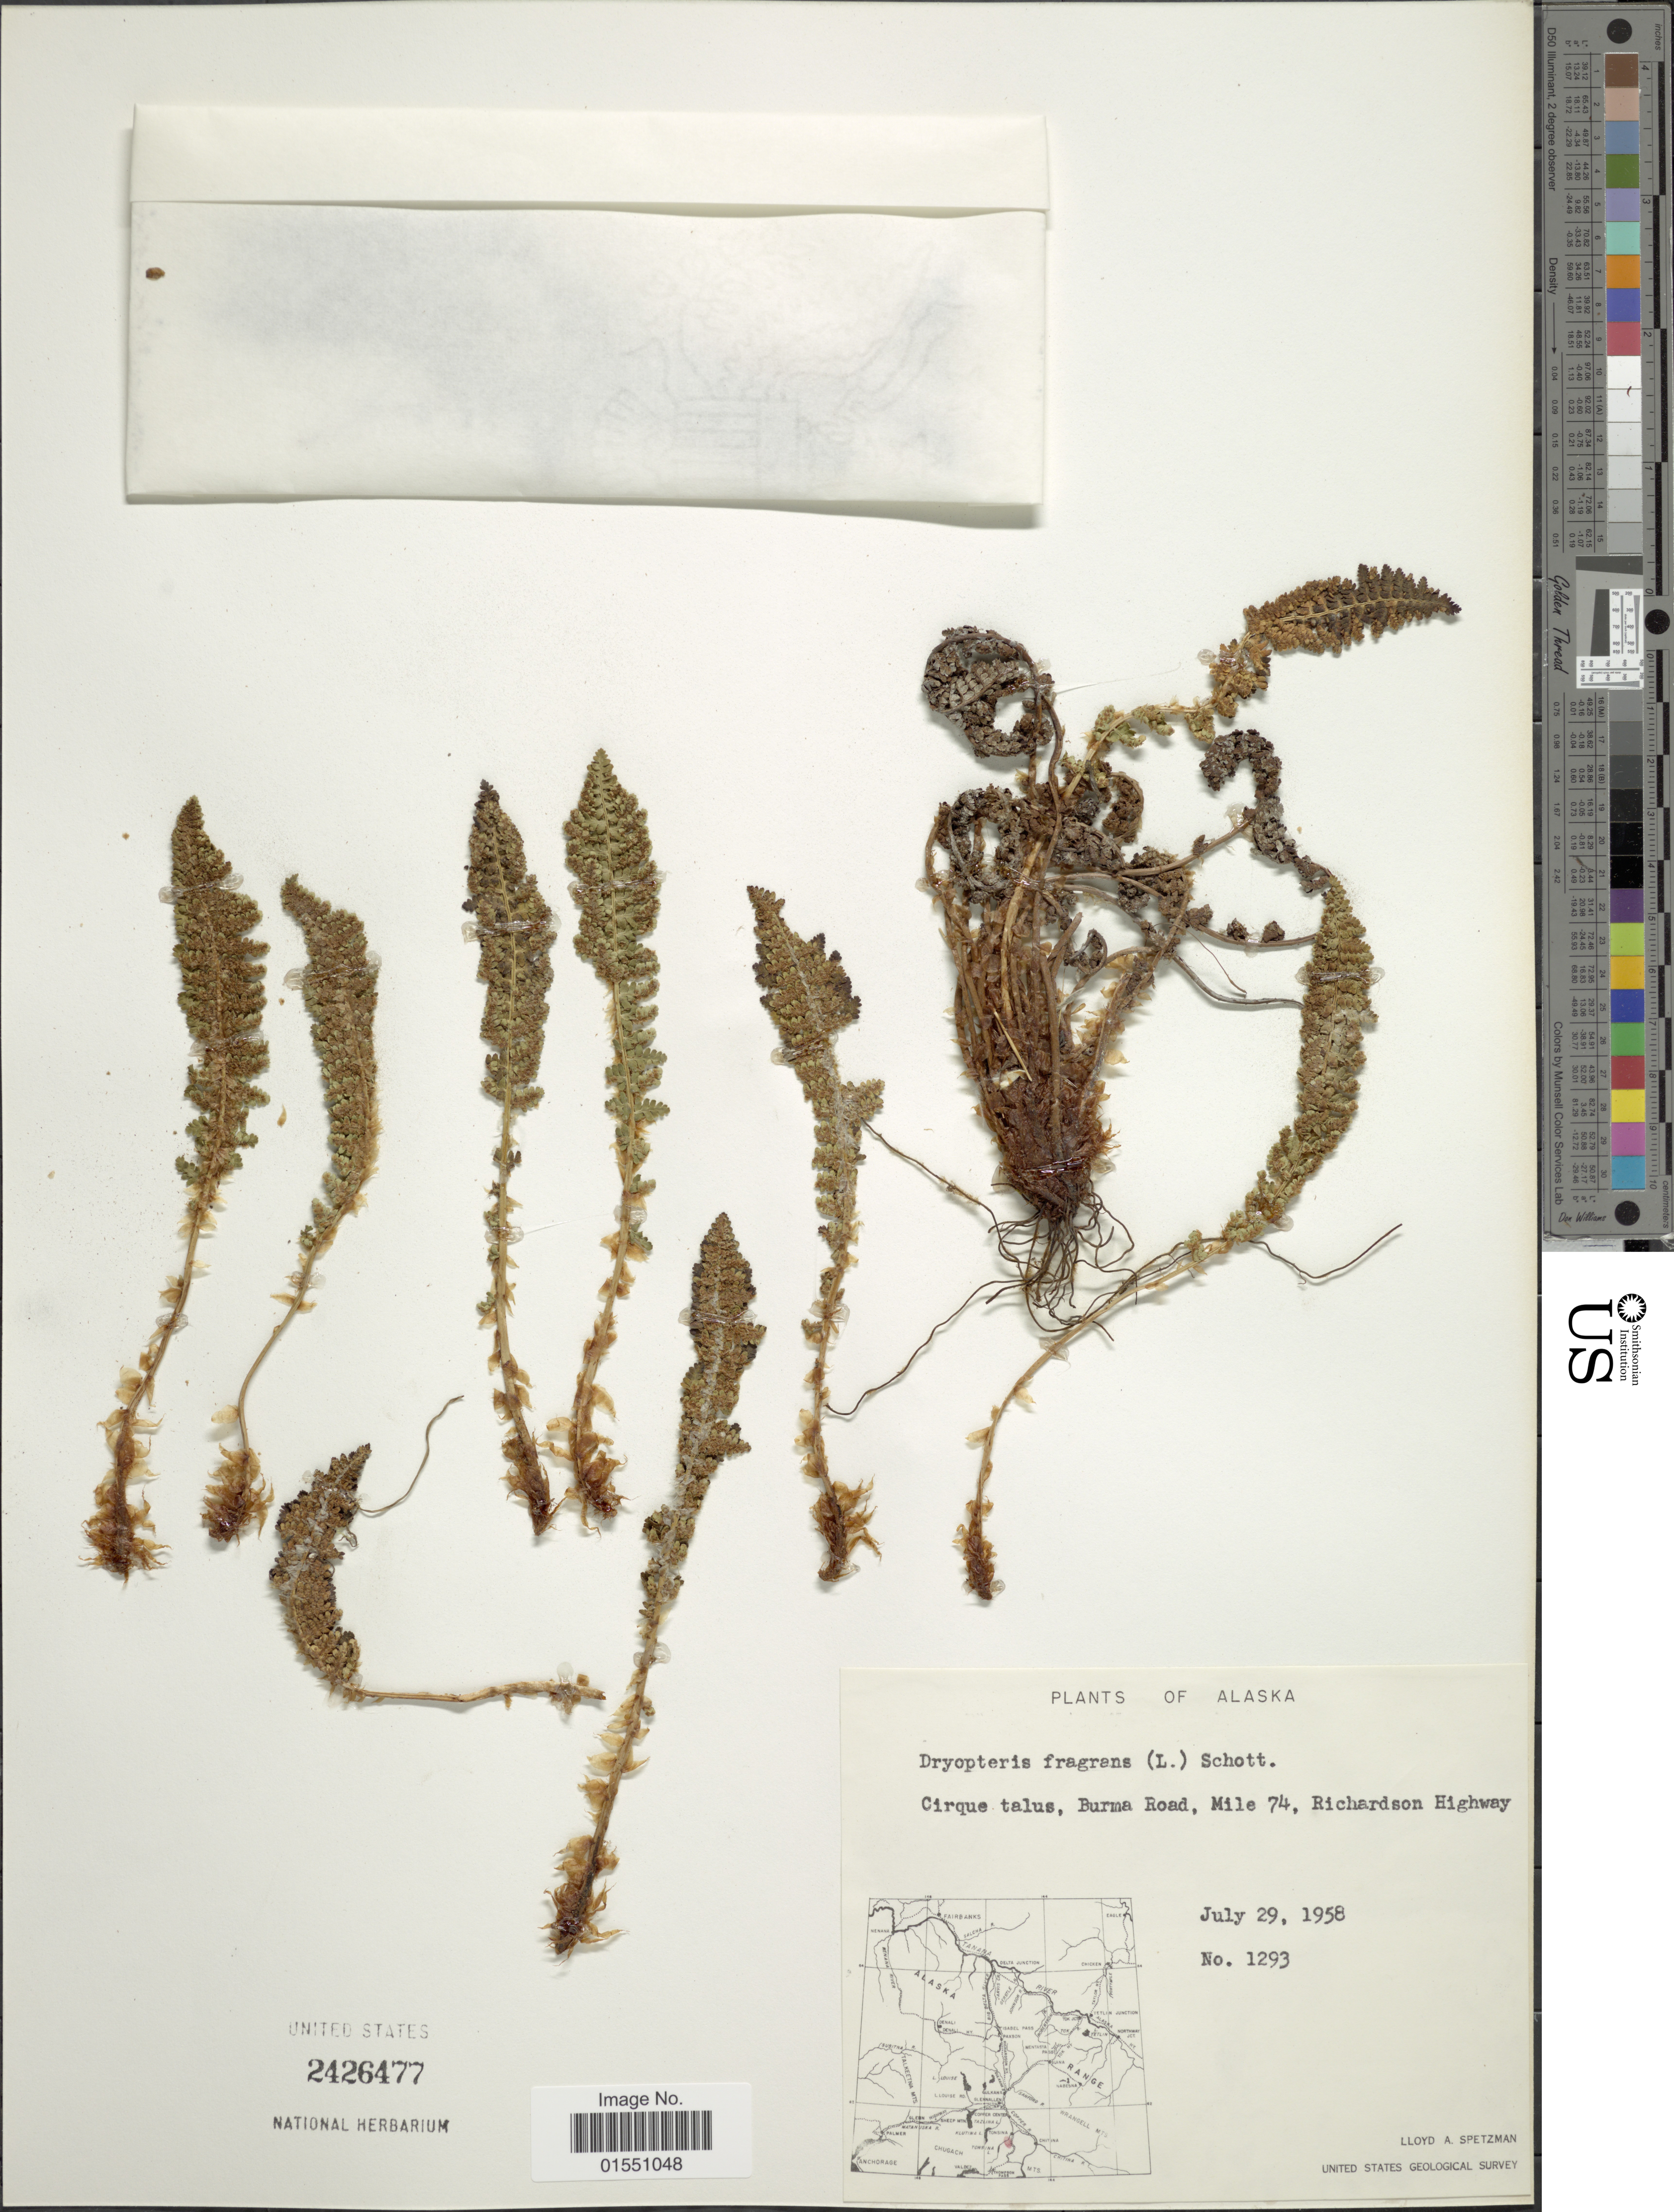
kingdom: Plantae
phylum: Tracheophyta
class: Polypodiopsida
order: Polypodiales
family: Dryopteridaceae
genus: Dryopteris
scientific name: Dryopteris fragrans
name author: (L.) Schott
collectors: L. Spetzman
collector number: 1293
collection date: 1958-07-29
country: United States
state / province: Alaska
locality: Cirque talus, Burma Road, Mile 74, Richardson Highway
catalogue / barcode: US 2426477